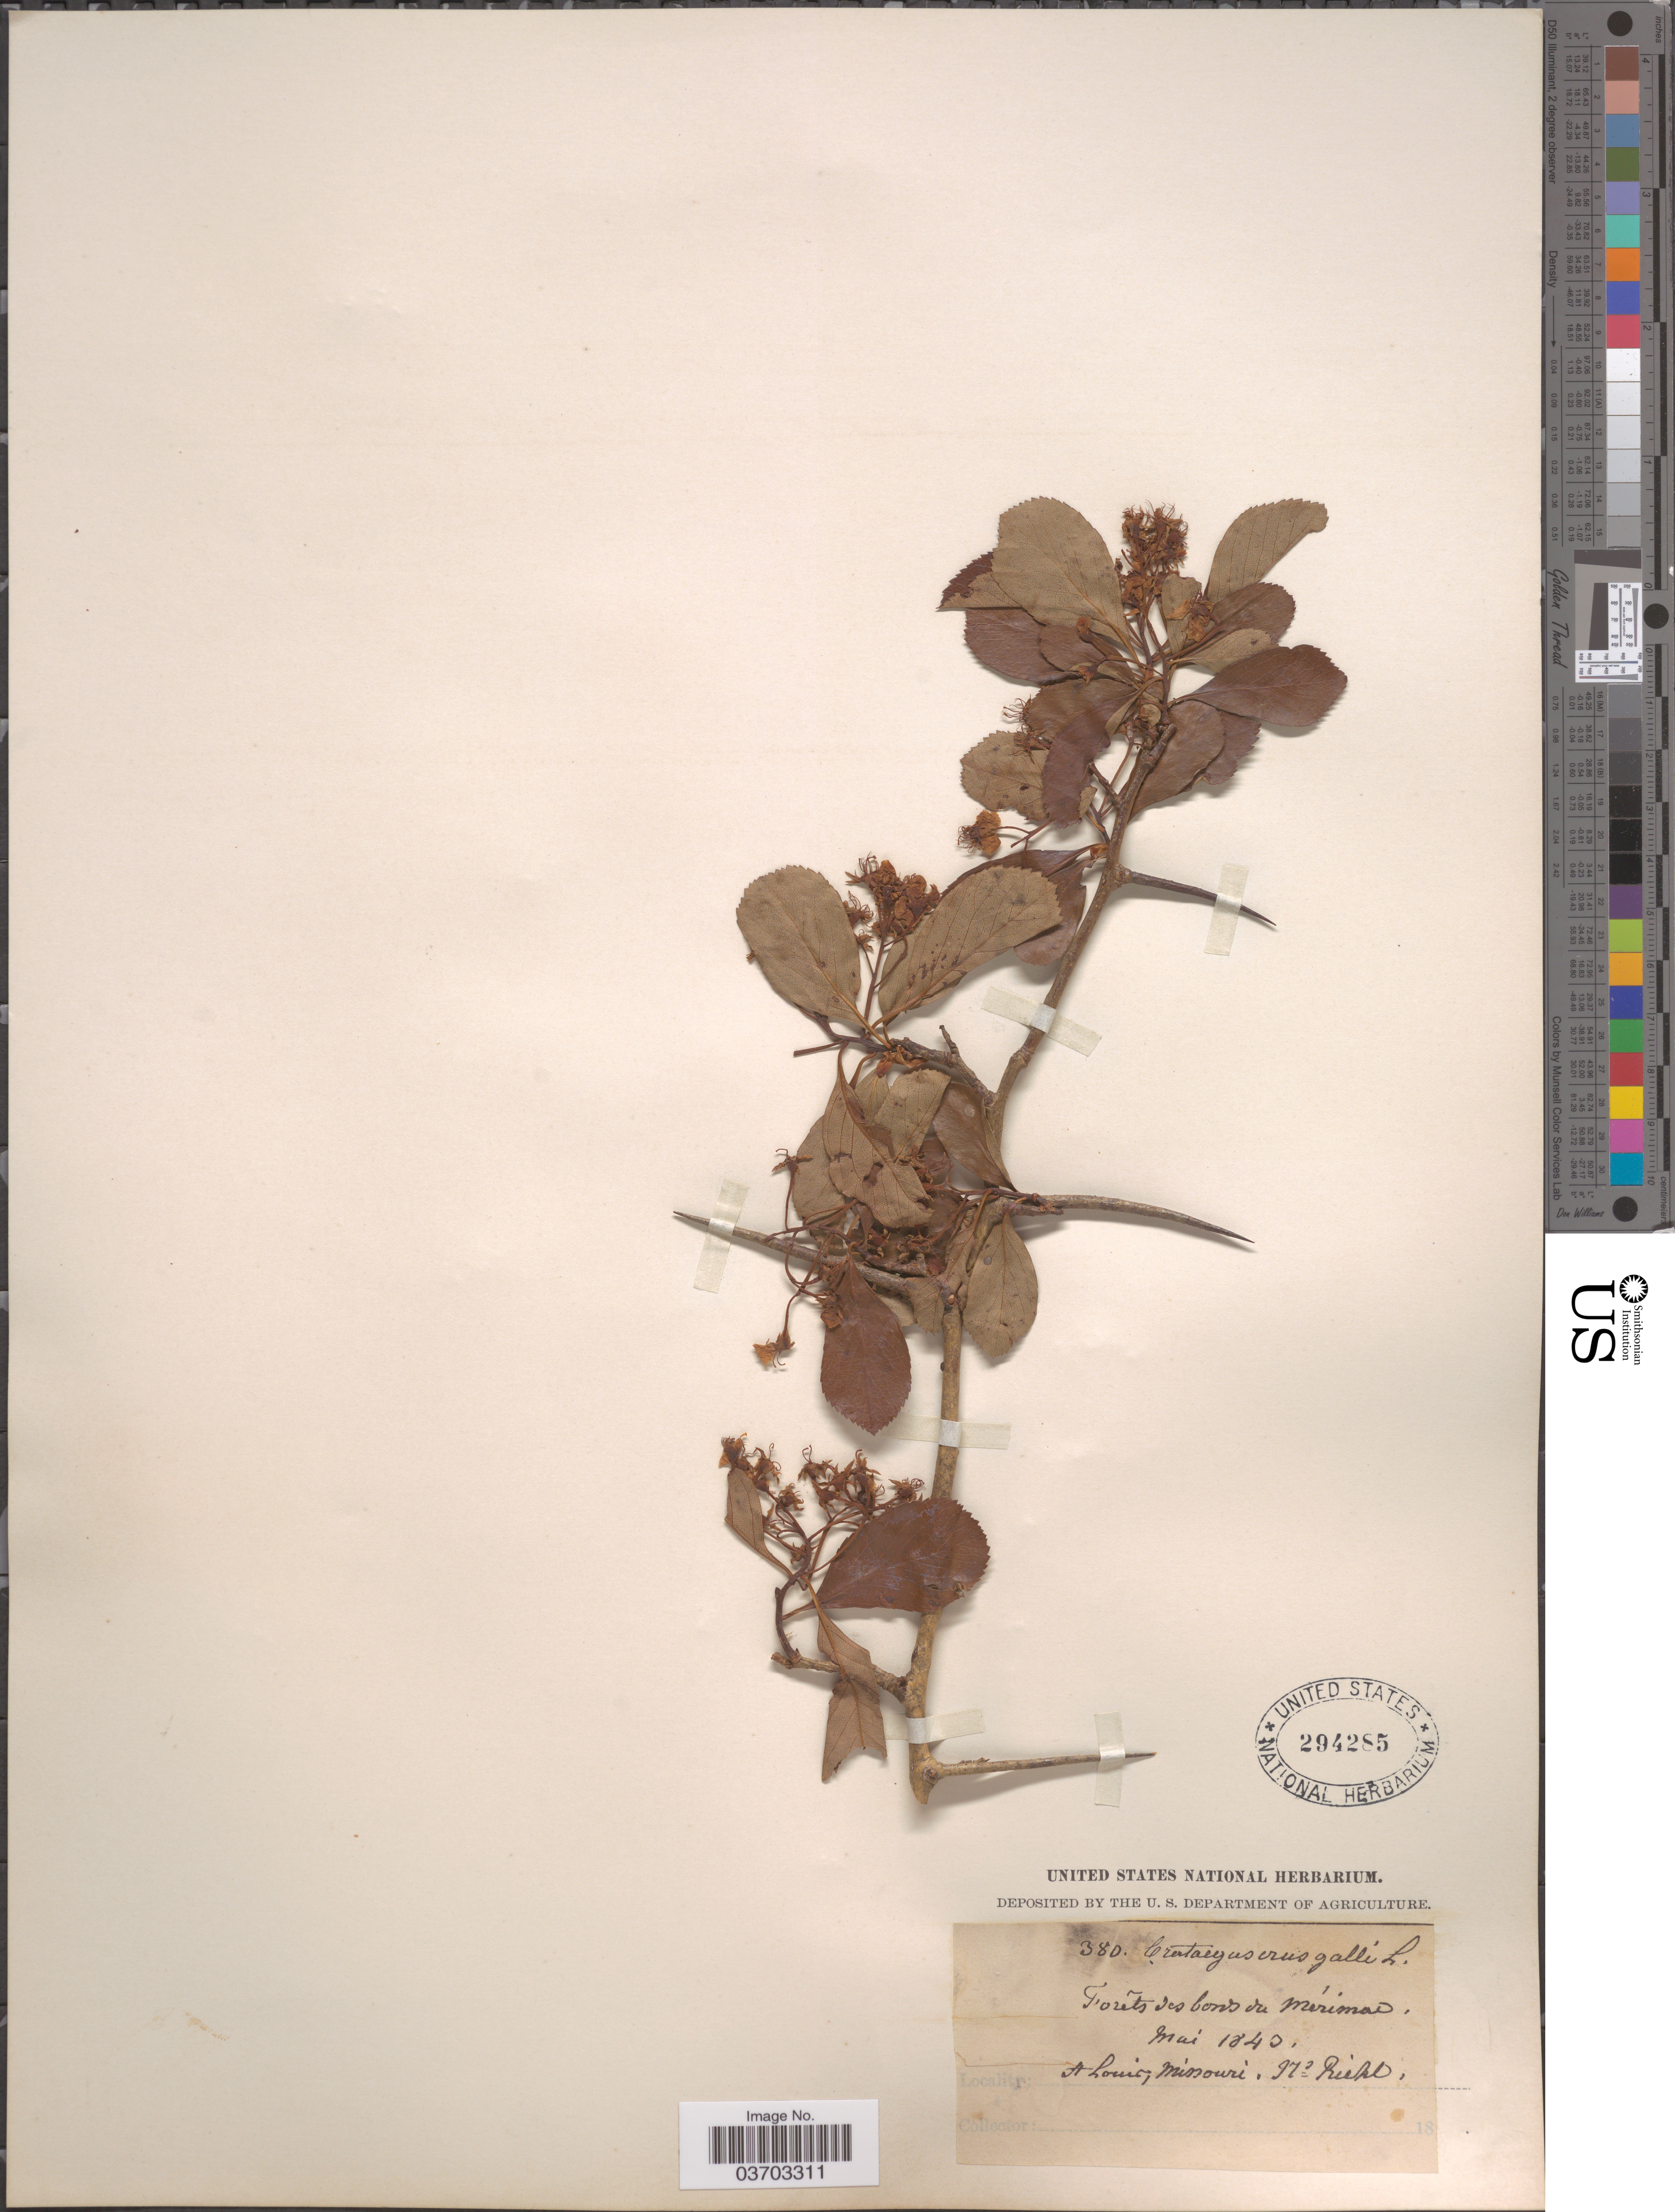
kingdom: Plantae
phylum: Tracheophyta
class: Magnoliopsida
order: Rosales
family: Rosaceae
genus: Crataegus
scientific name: Crataegus crus-galli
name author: L.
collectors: N. Riehl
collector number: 380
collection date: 1840-05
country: United States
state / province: Missouri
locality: Forêts des bords du Merimac. St Louis.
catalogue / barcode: US 294285